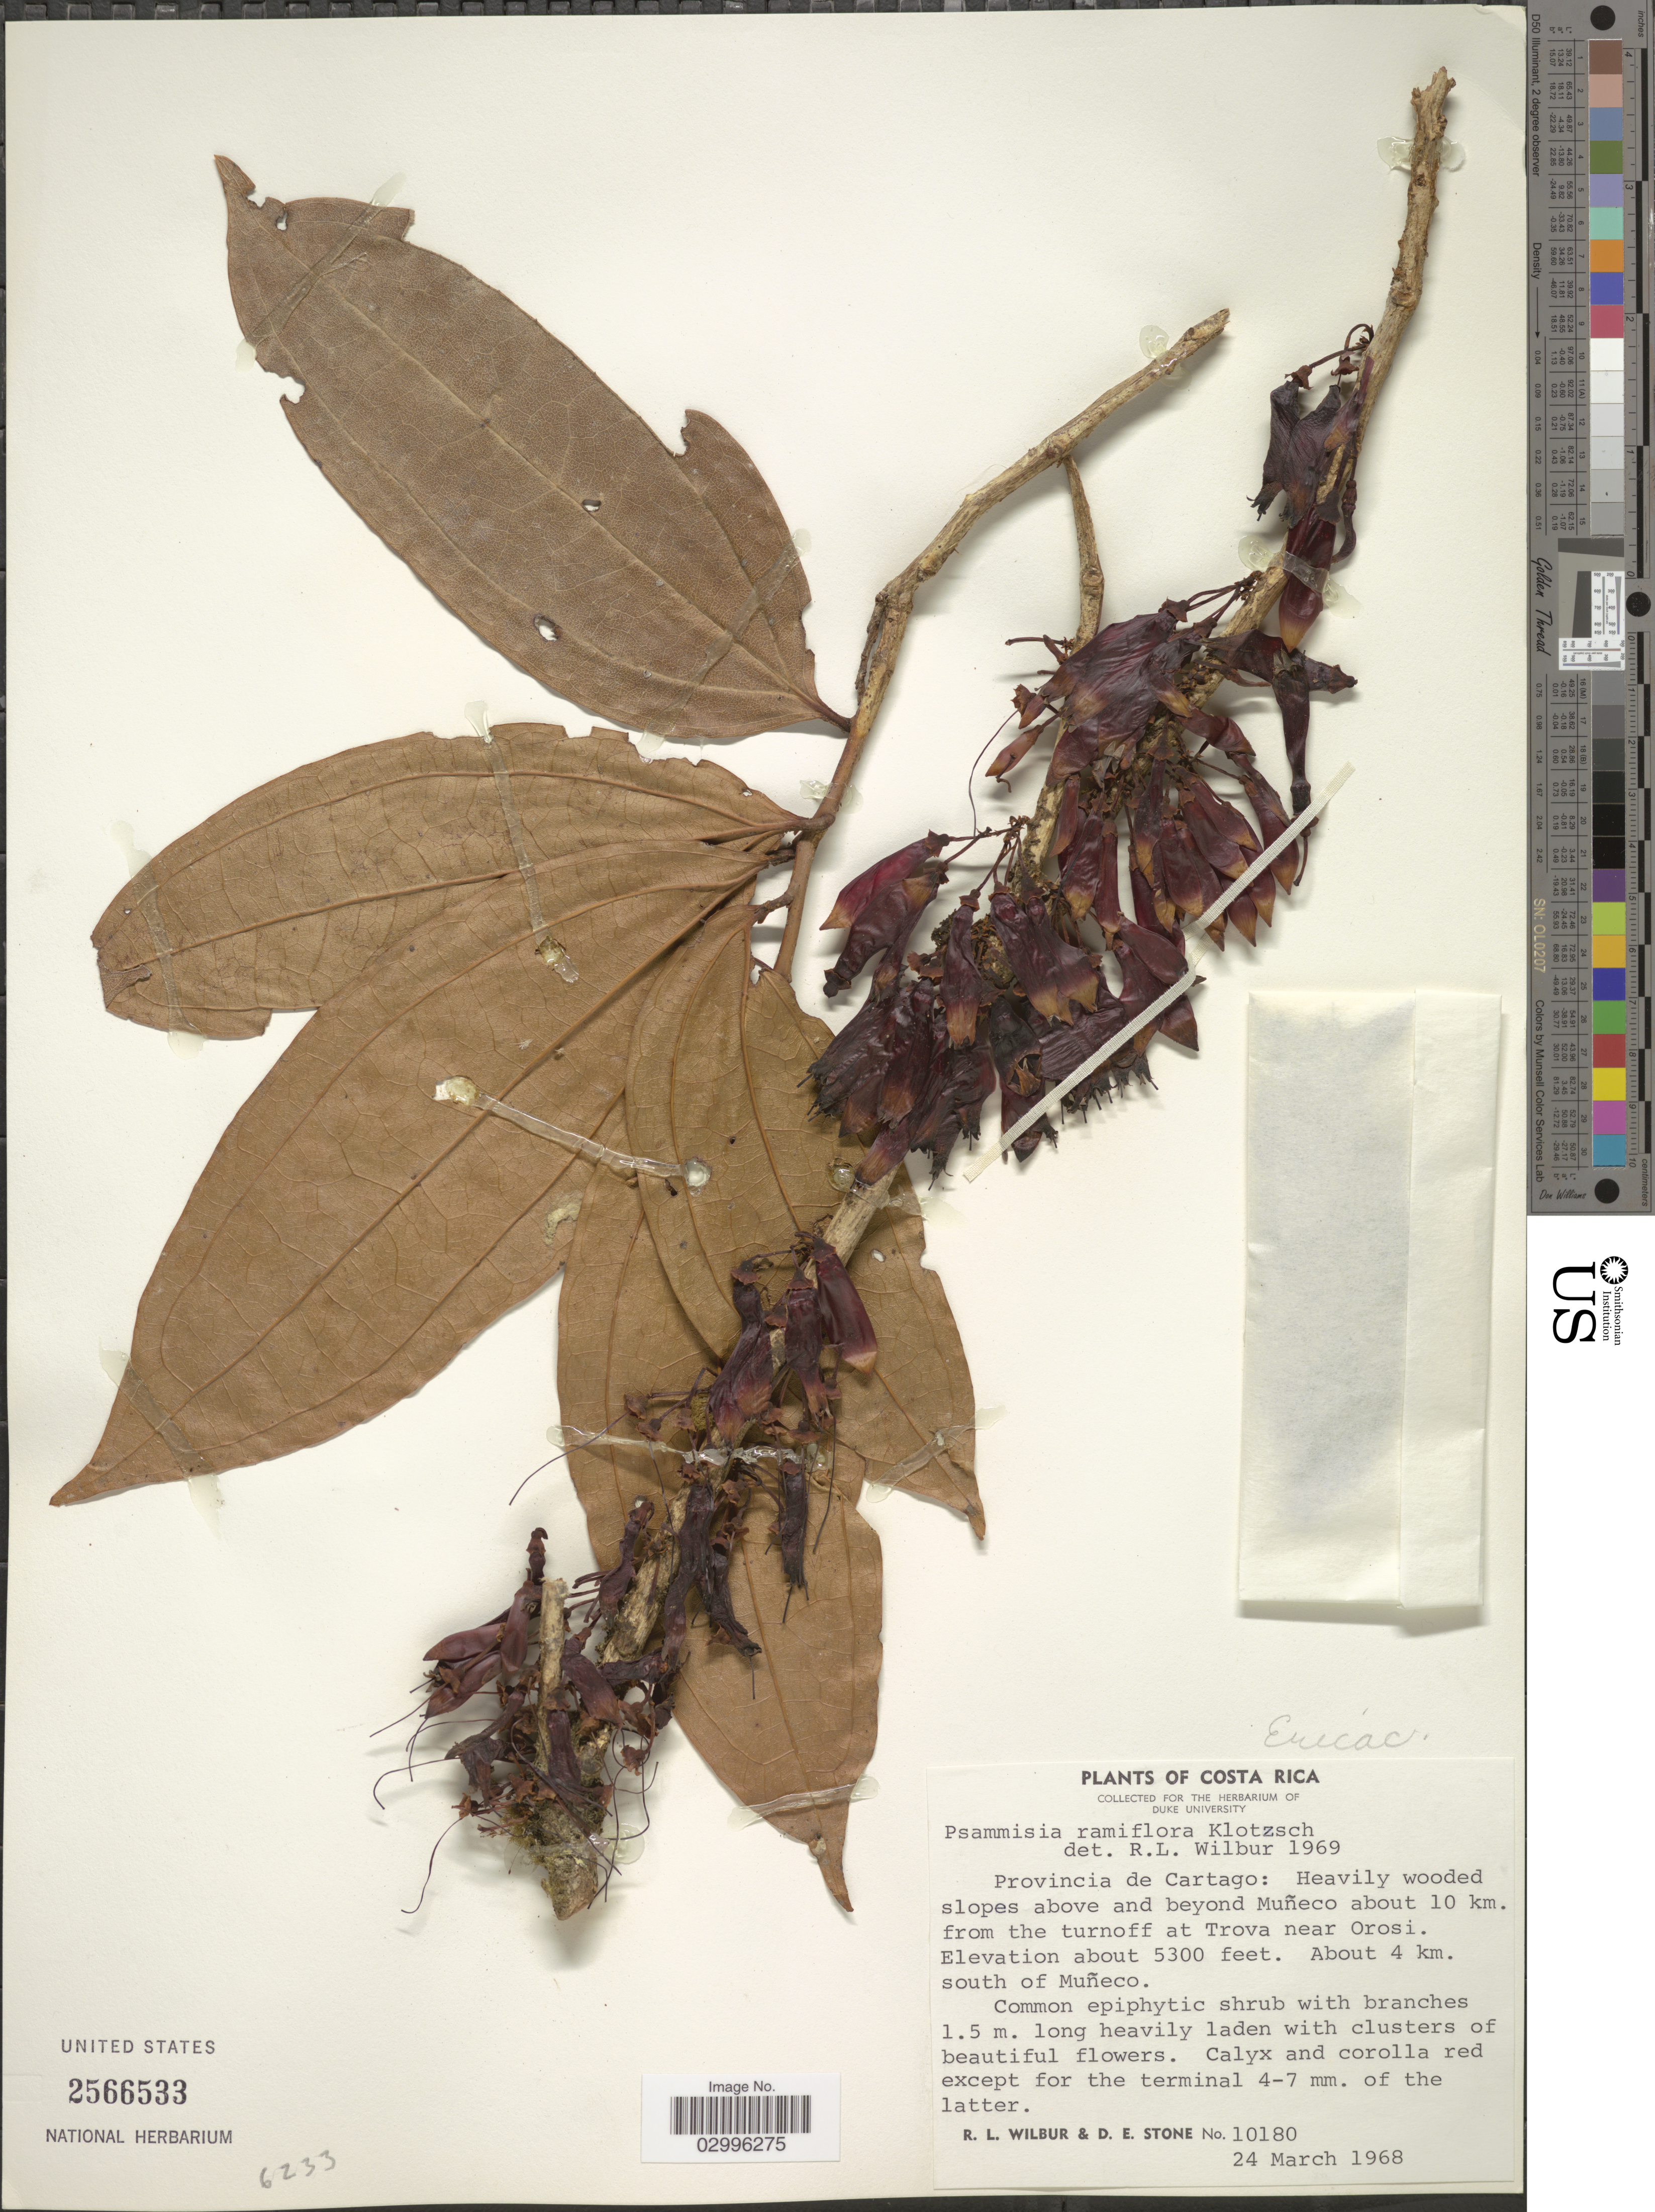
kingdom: Plantae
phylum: Tracheophyta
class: Magnoliopsida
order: Ericales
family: Ericaceae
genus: Psammisia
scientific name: Psammisia ramiflora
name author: Klotzsch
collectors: R. L. Wilbur & D. E. Stone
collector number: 10180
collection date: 1968-03-24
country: Costa Rica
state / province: Cartago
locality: Heavily wooded slopes above and beyond Muñeco about 10 km. from the turnoff at Trova near Orosi. About 4 km. south of Muñeco.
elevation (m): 1615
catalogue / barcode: US 2566533